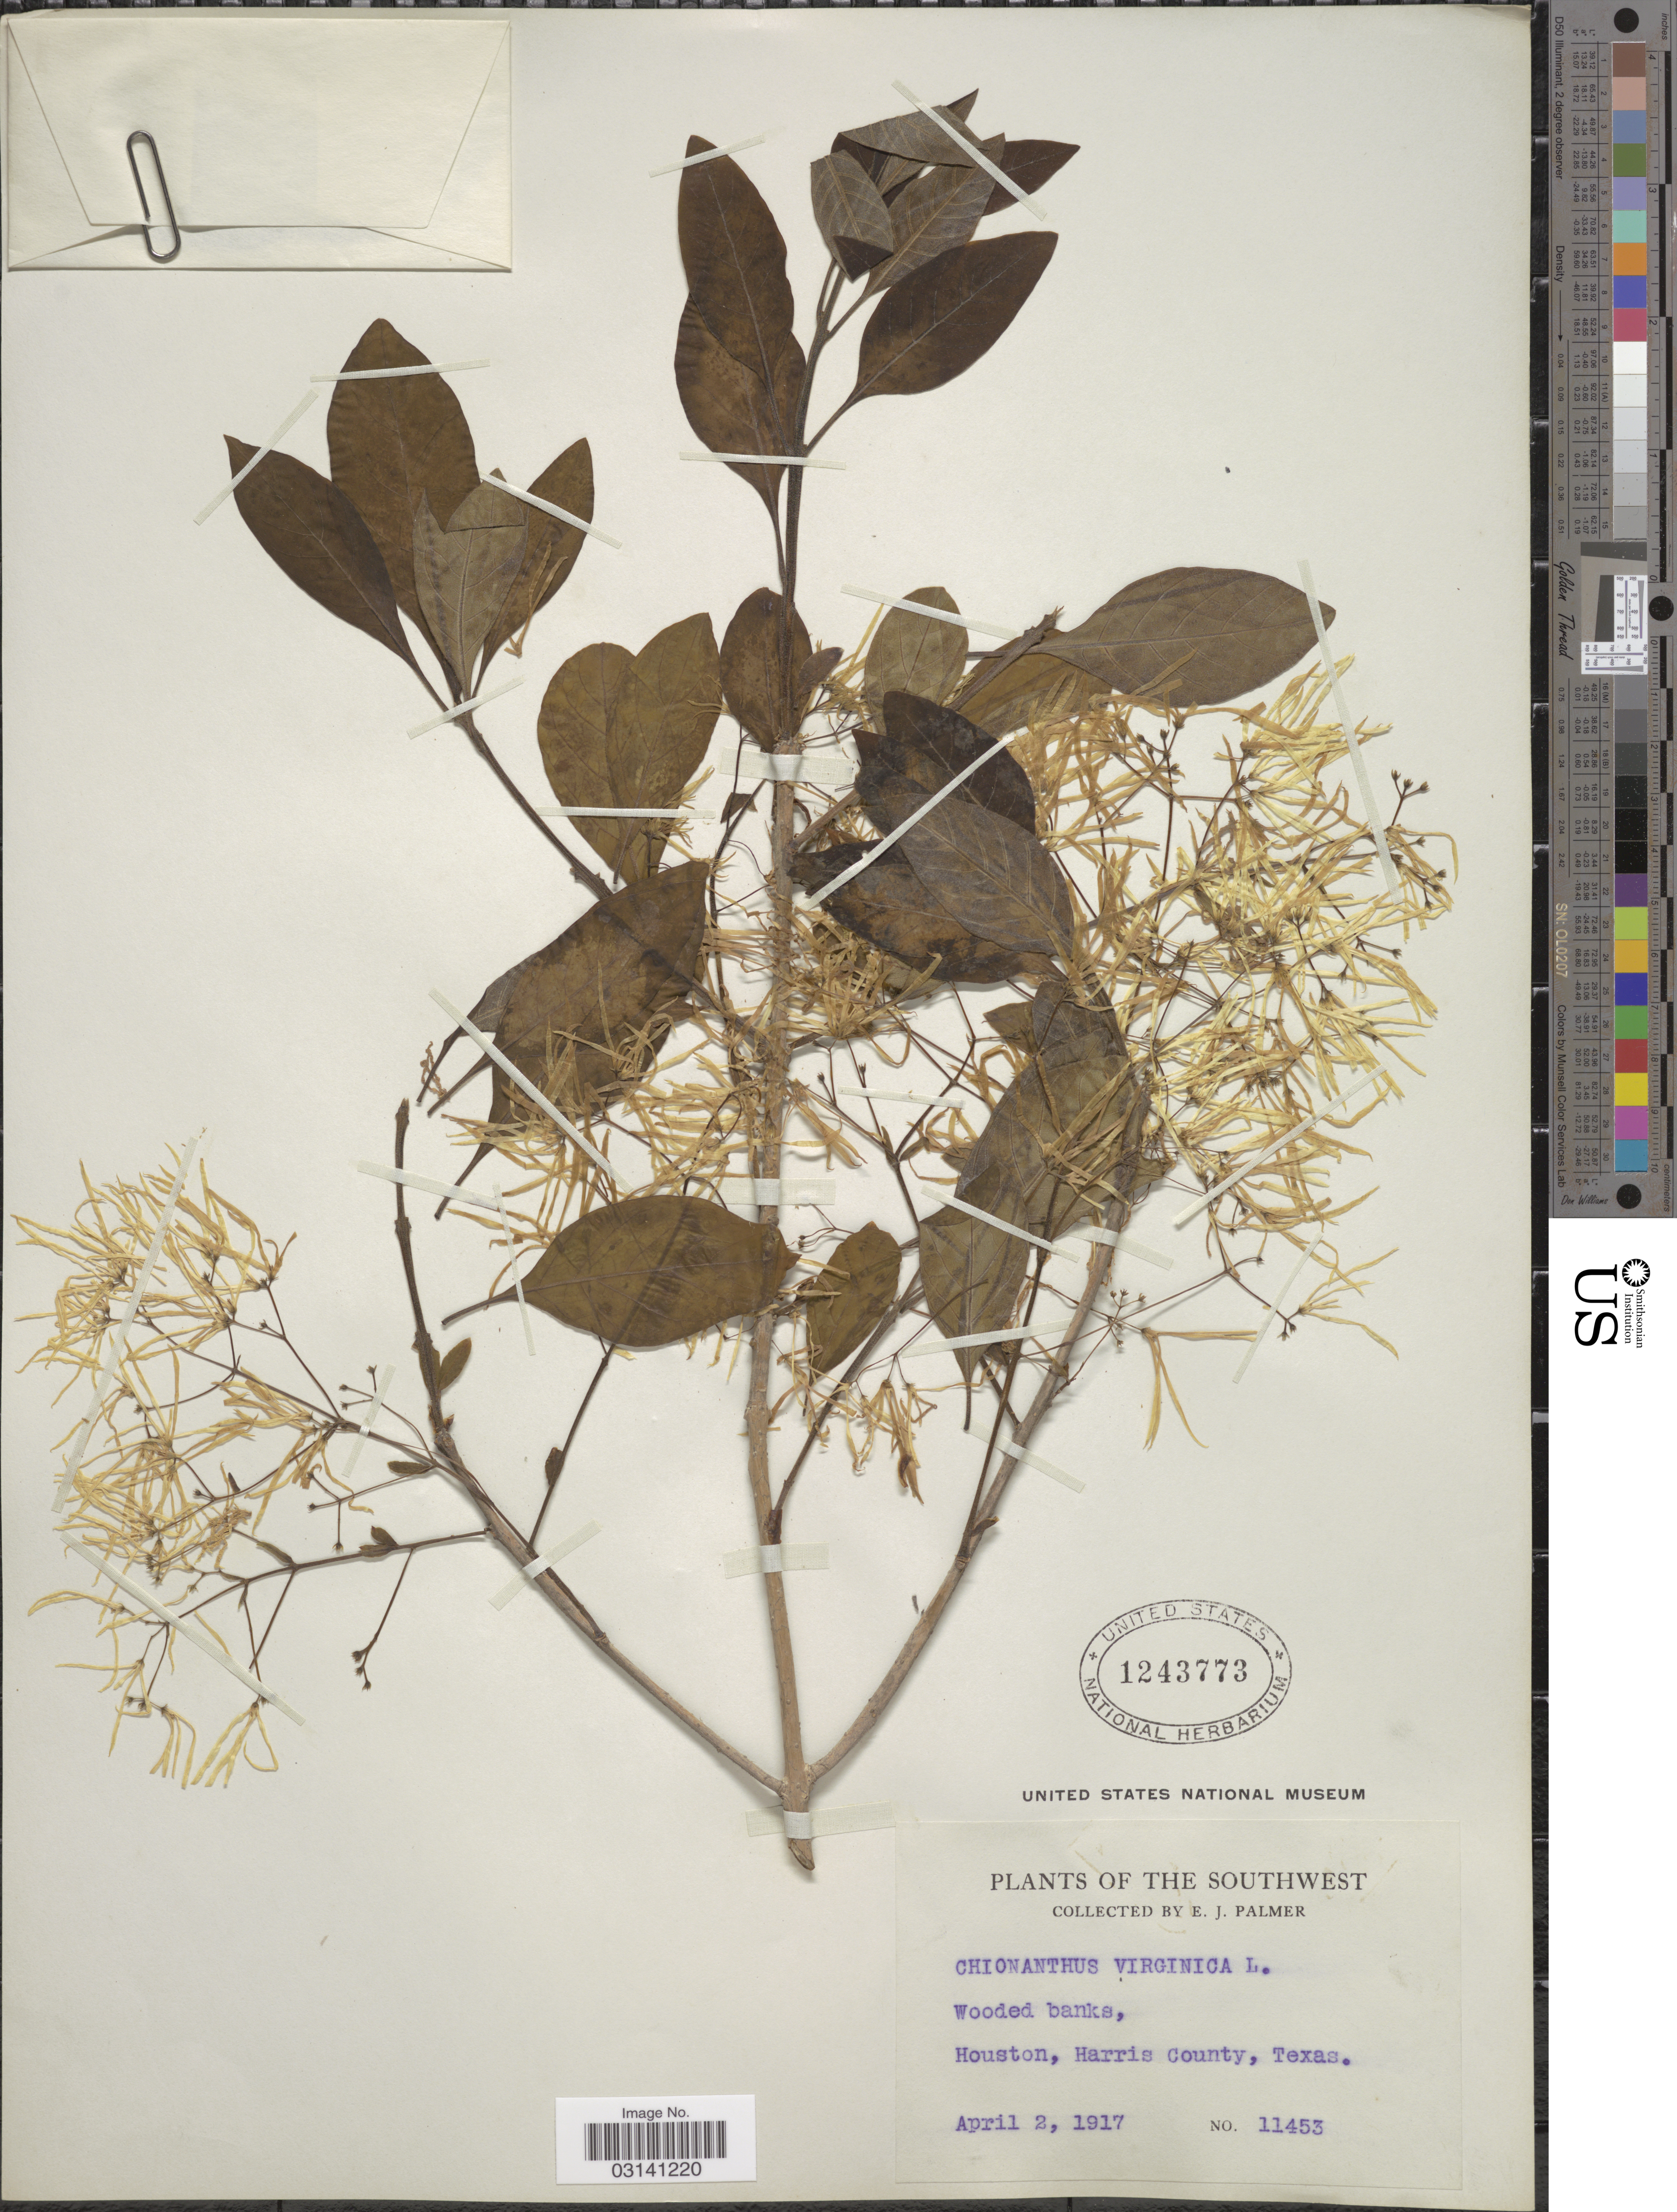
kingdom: Plantae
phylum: Tracheophyta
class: Magnoliopsida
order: Lamiales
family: Oleaceae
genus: Chionanthus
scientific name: Chionanthus virginicus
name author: L.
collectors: E. J. Palmer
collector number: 11453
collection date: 1917-04-02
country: United States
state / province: Texas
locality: The Southwest, Wooded banks, Houston, Harris County.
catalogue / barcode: US 1243773